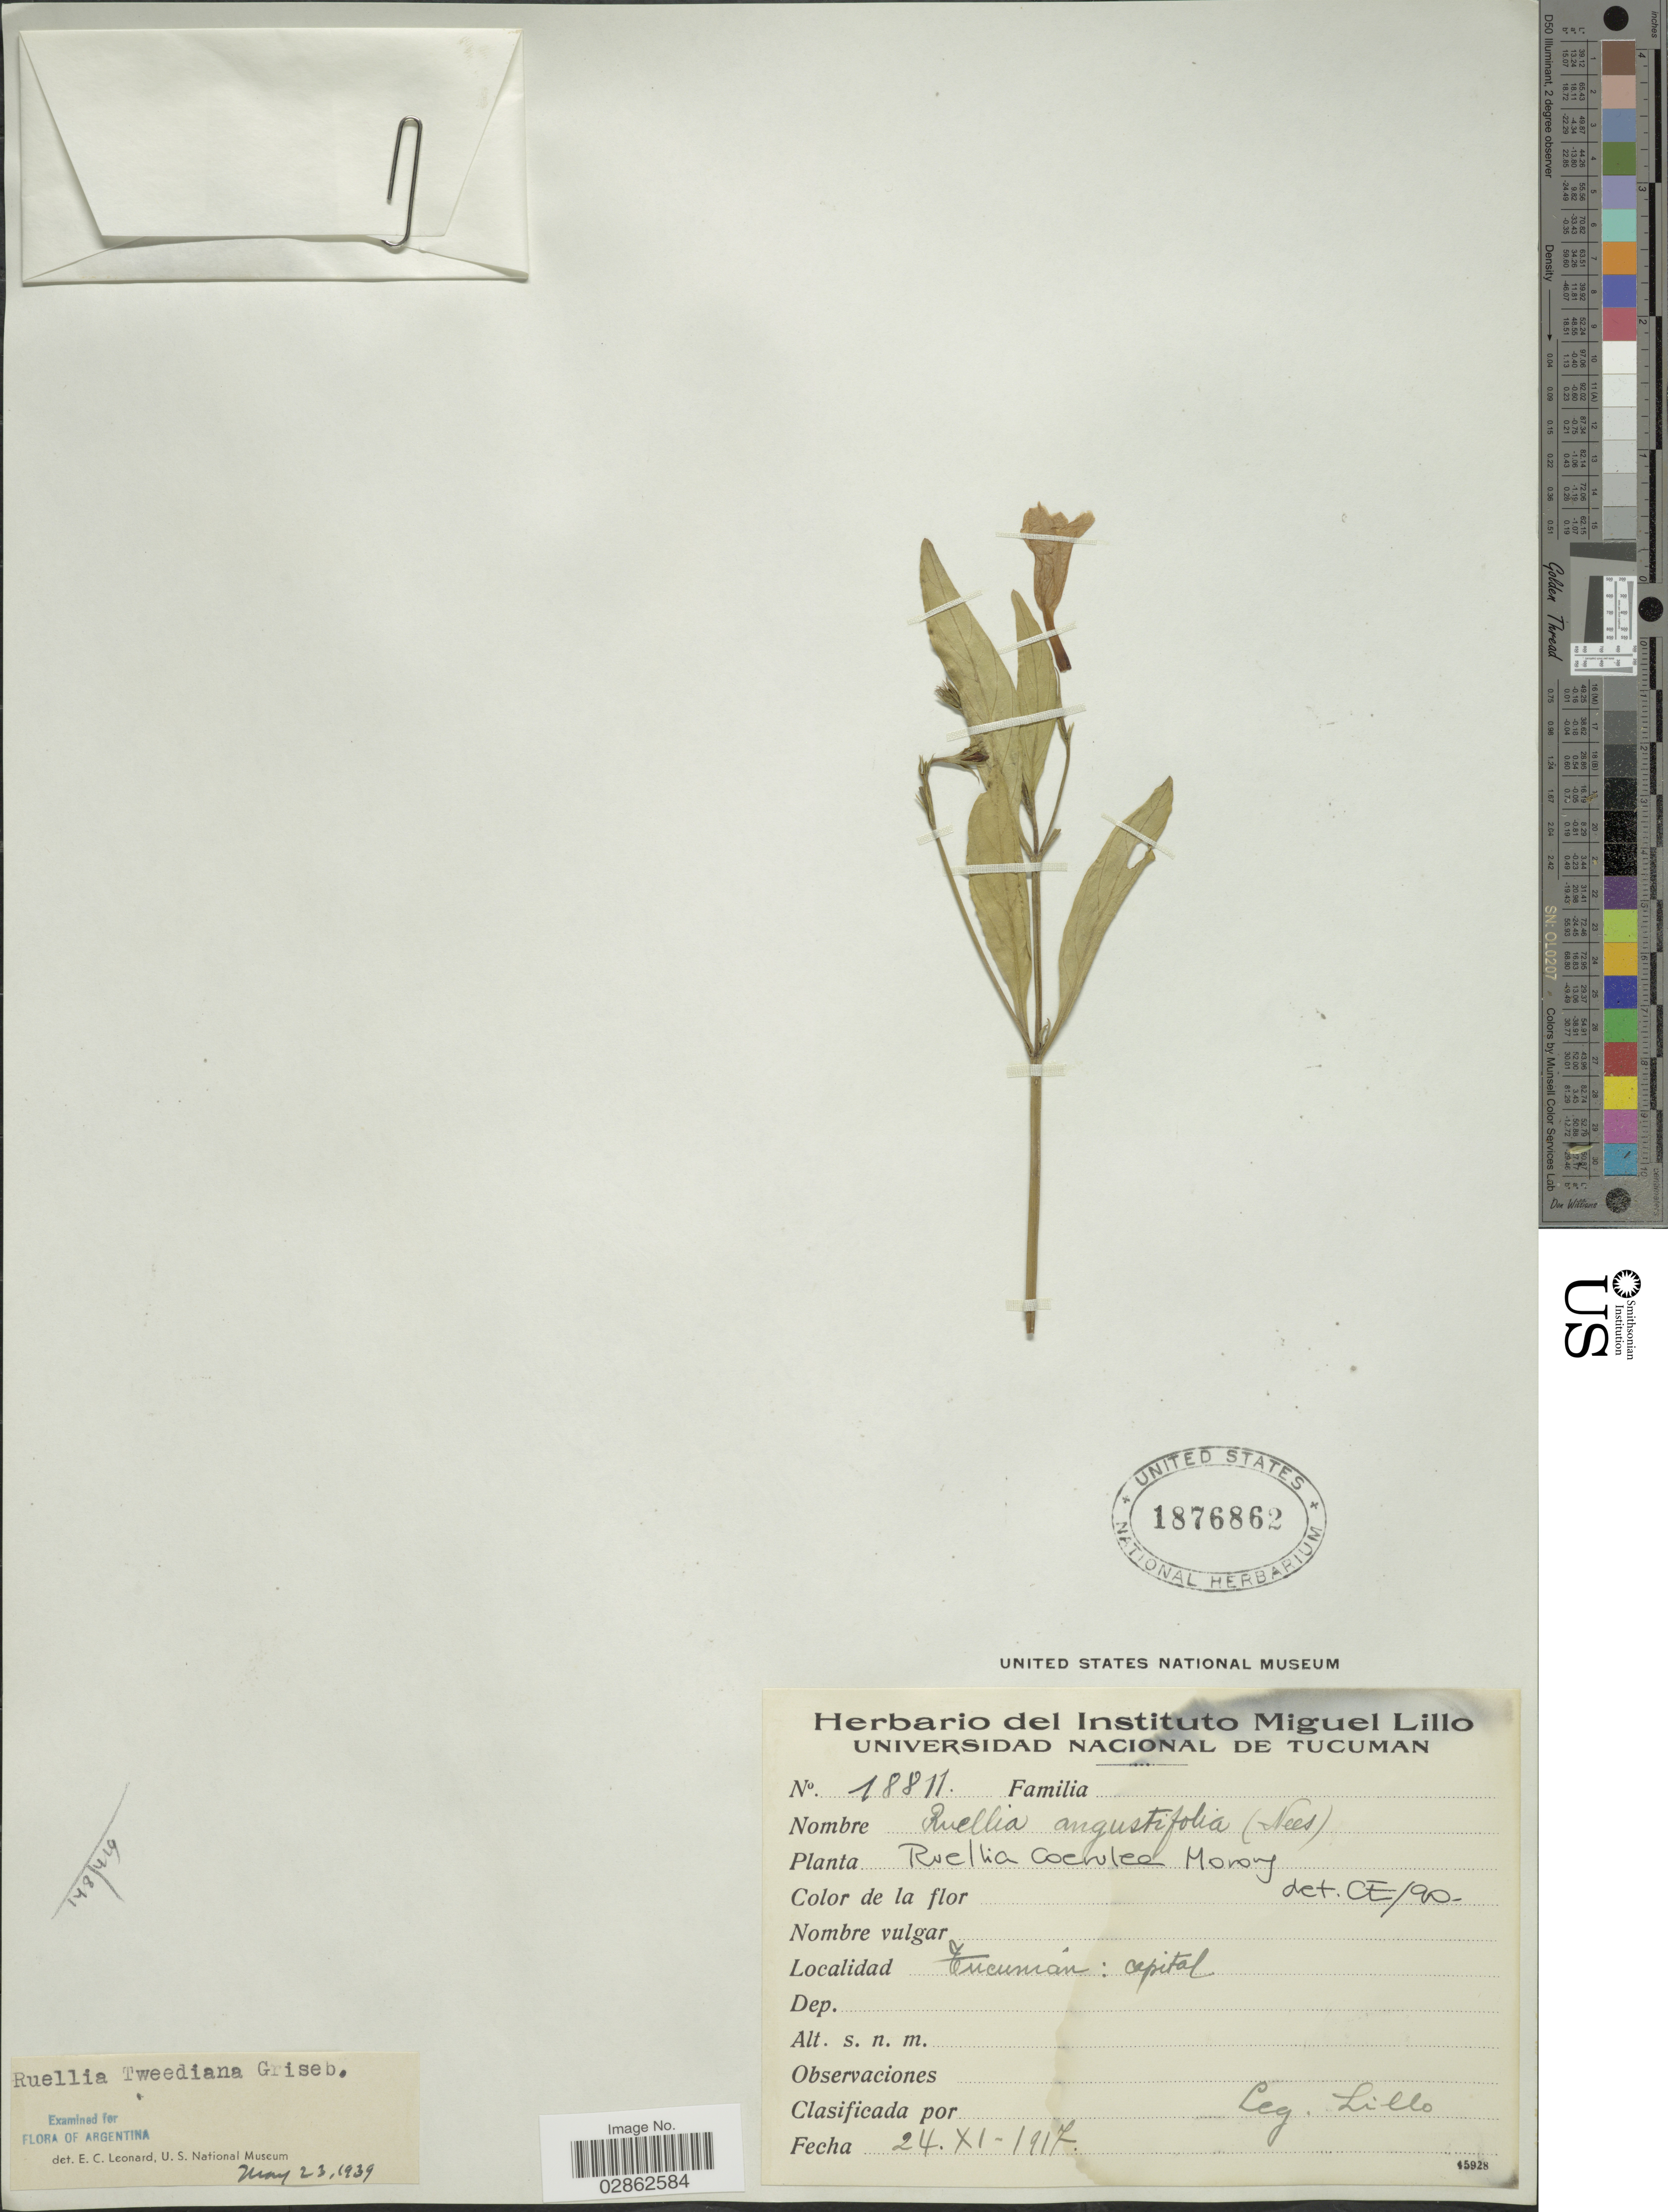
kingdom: Plantae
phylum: Tracheophyta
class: Magnoliopsida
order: Lamiales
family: Acanthaceae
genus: Ruellia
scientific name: Ruellia coerulea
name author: Morong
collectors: M. Lillo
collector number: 18811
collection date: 1917-11-24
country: Argentina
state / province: Tucuman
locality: Capital.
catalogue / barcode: US 1876862